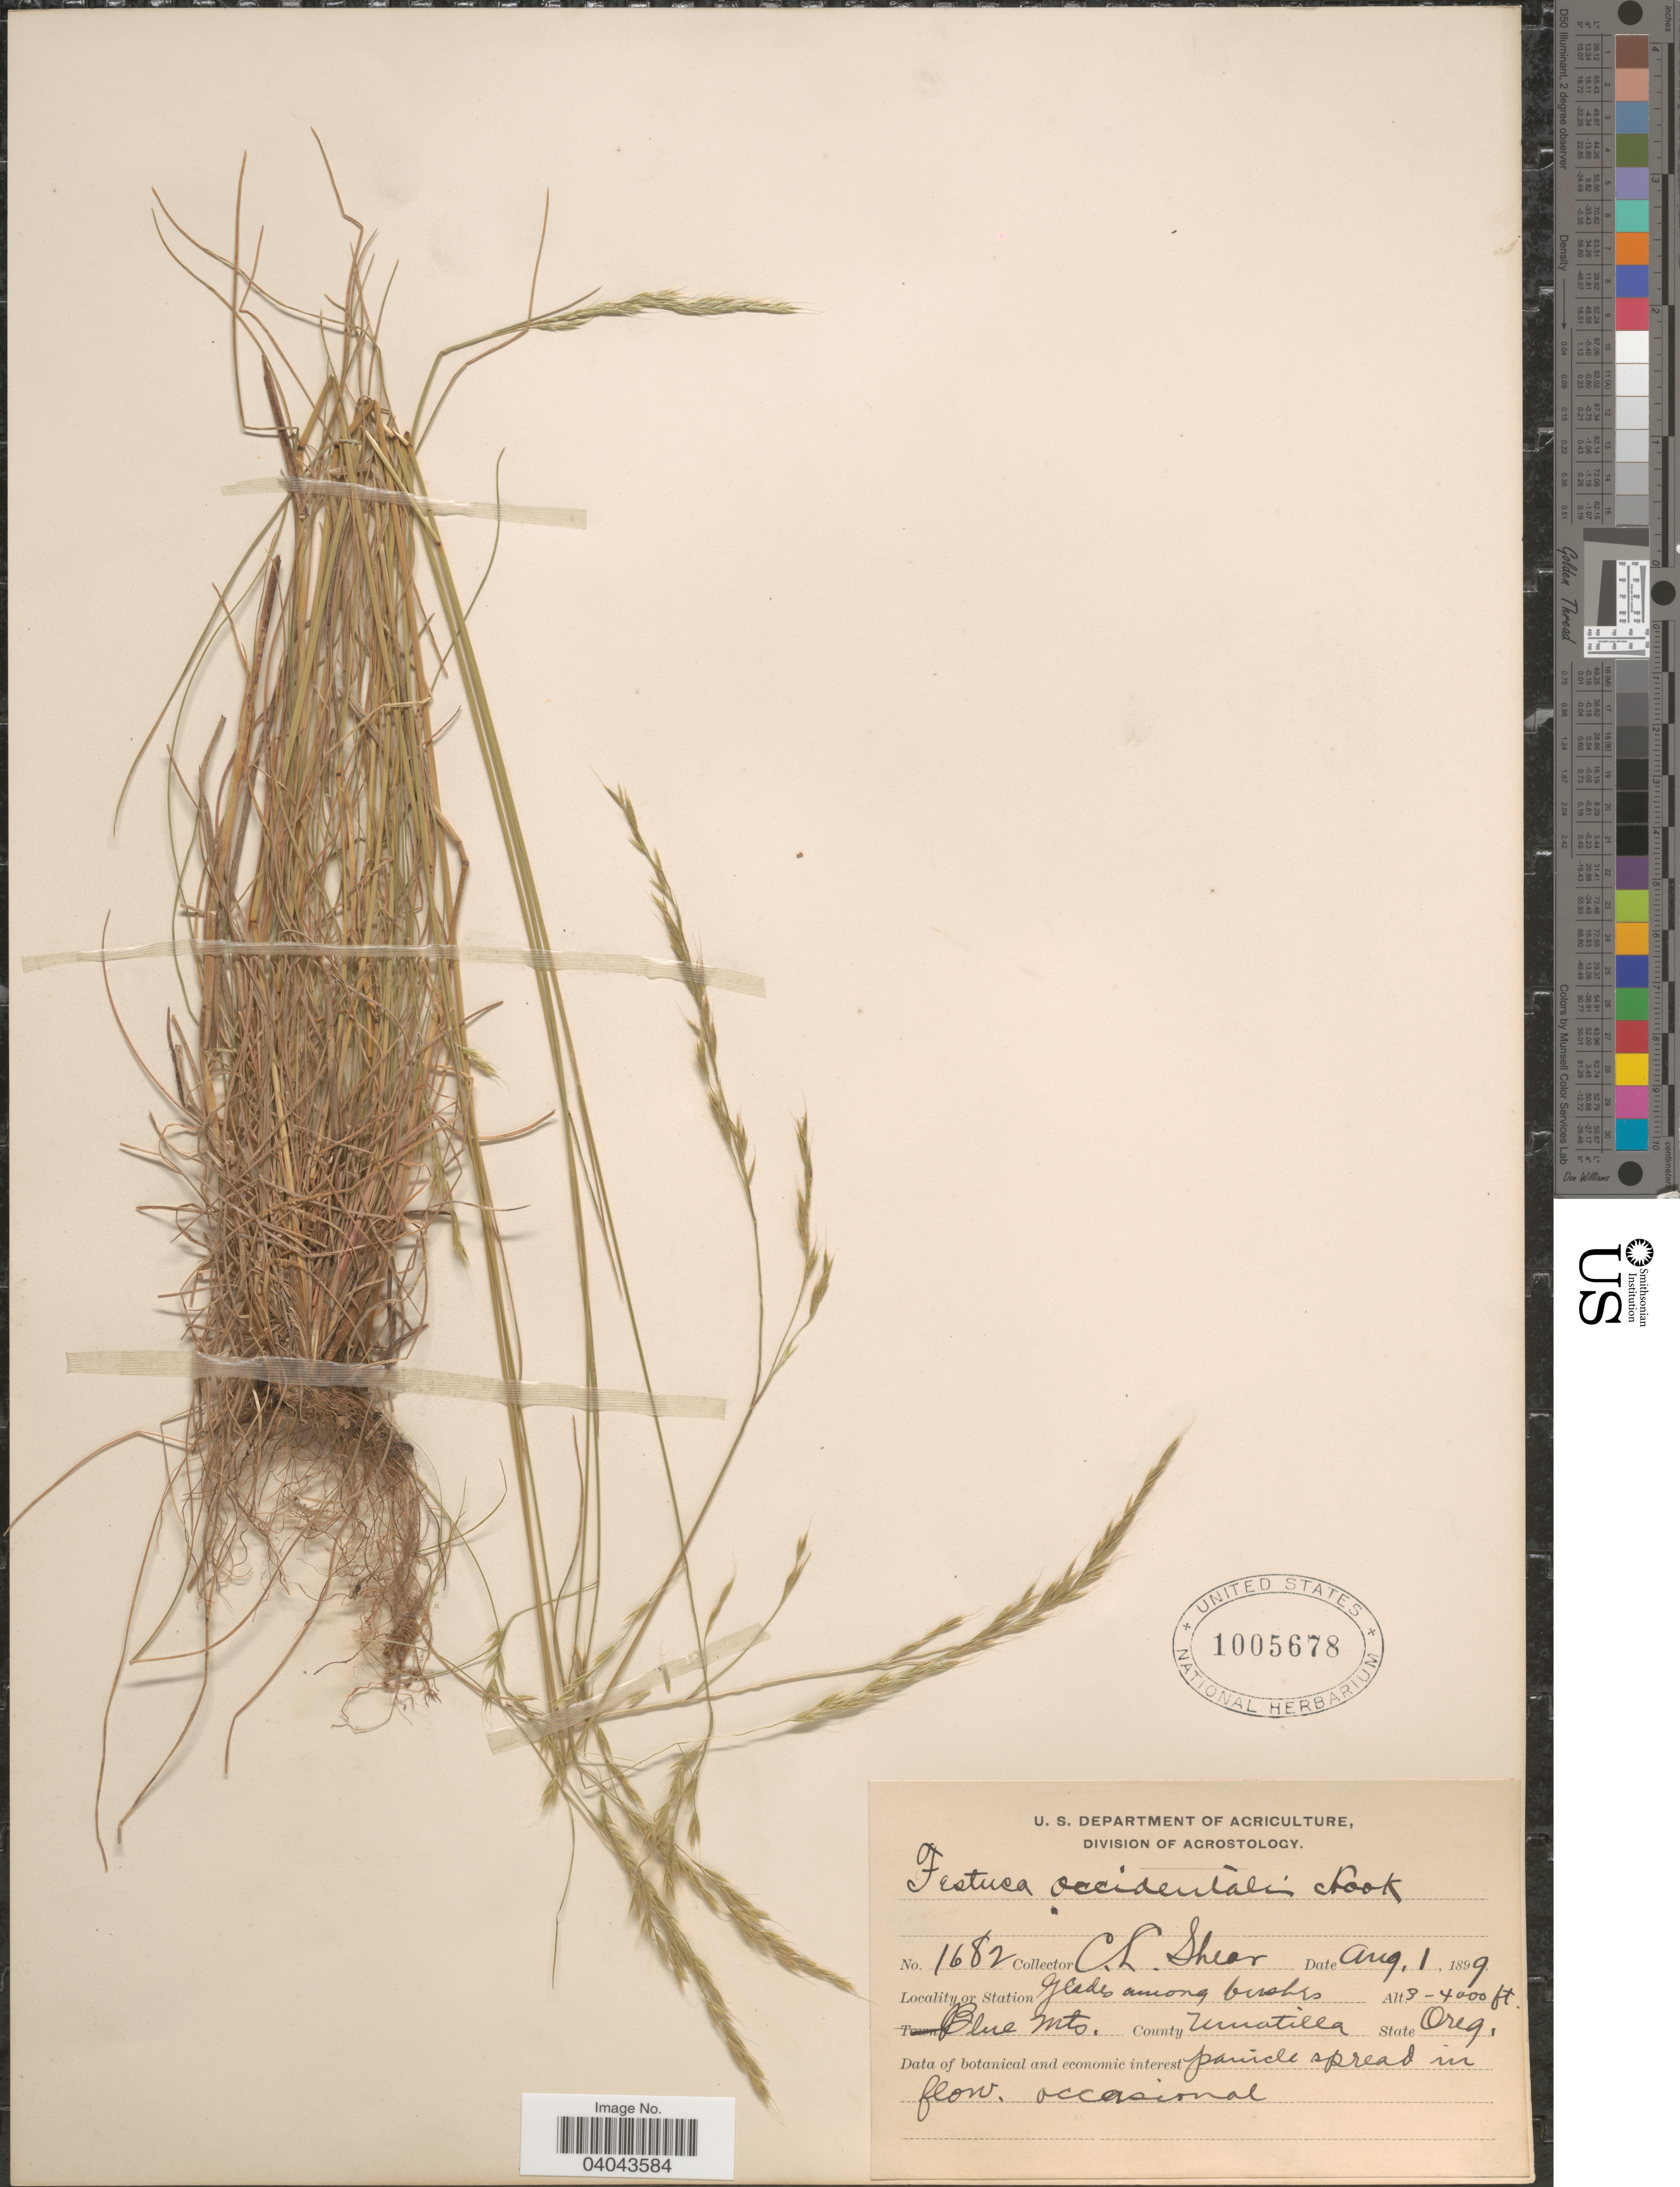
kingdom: Plantae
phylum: Tracheophyta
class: Liliopsida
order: Poales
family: Poaceae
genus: Festuca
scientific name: Festuca occidentalis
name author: Hook.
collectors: C. L. Shear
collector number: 1682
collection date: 1899-08-01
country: United States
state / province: Oregon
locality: Blue Mts. County Umatilla.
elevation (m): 914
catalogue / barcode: US 1005678